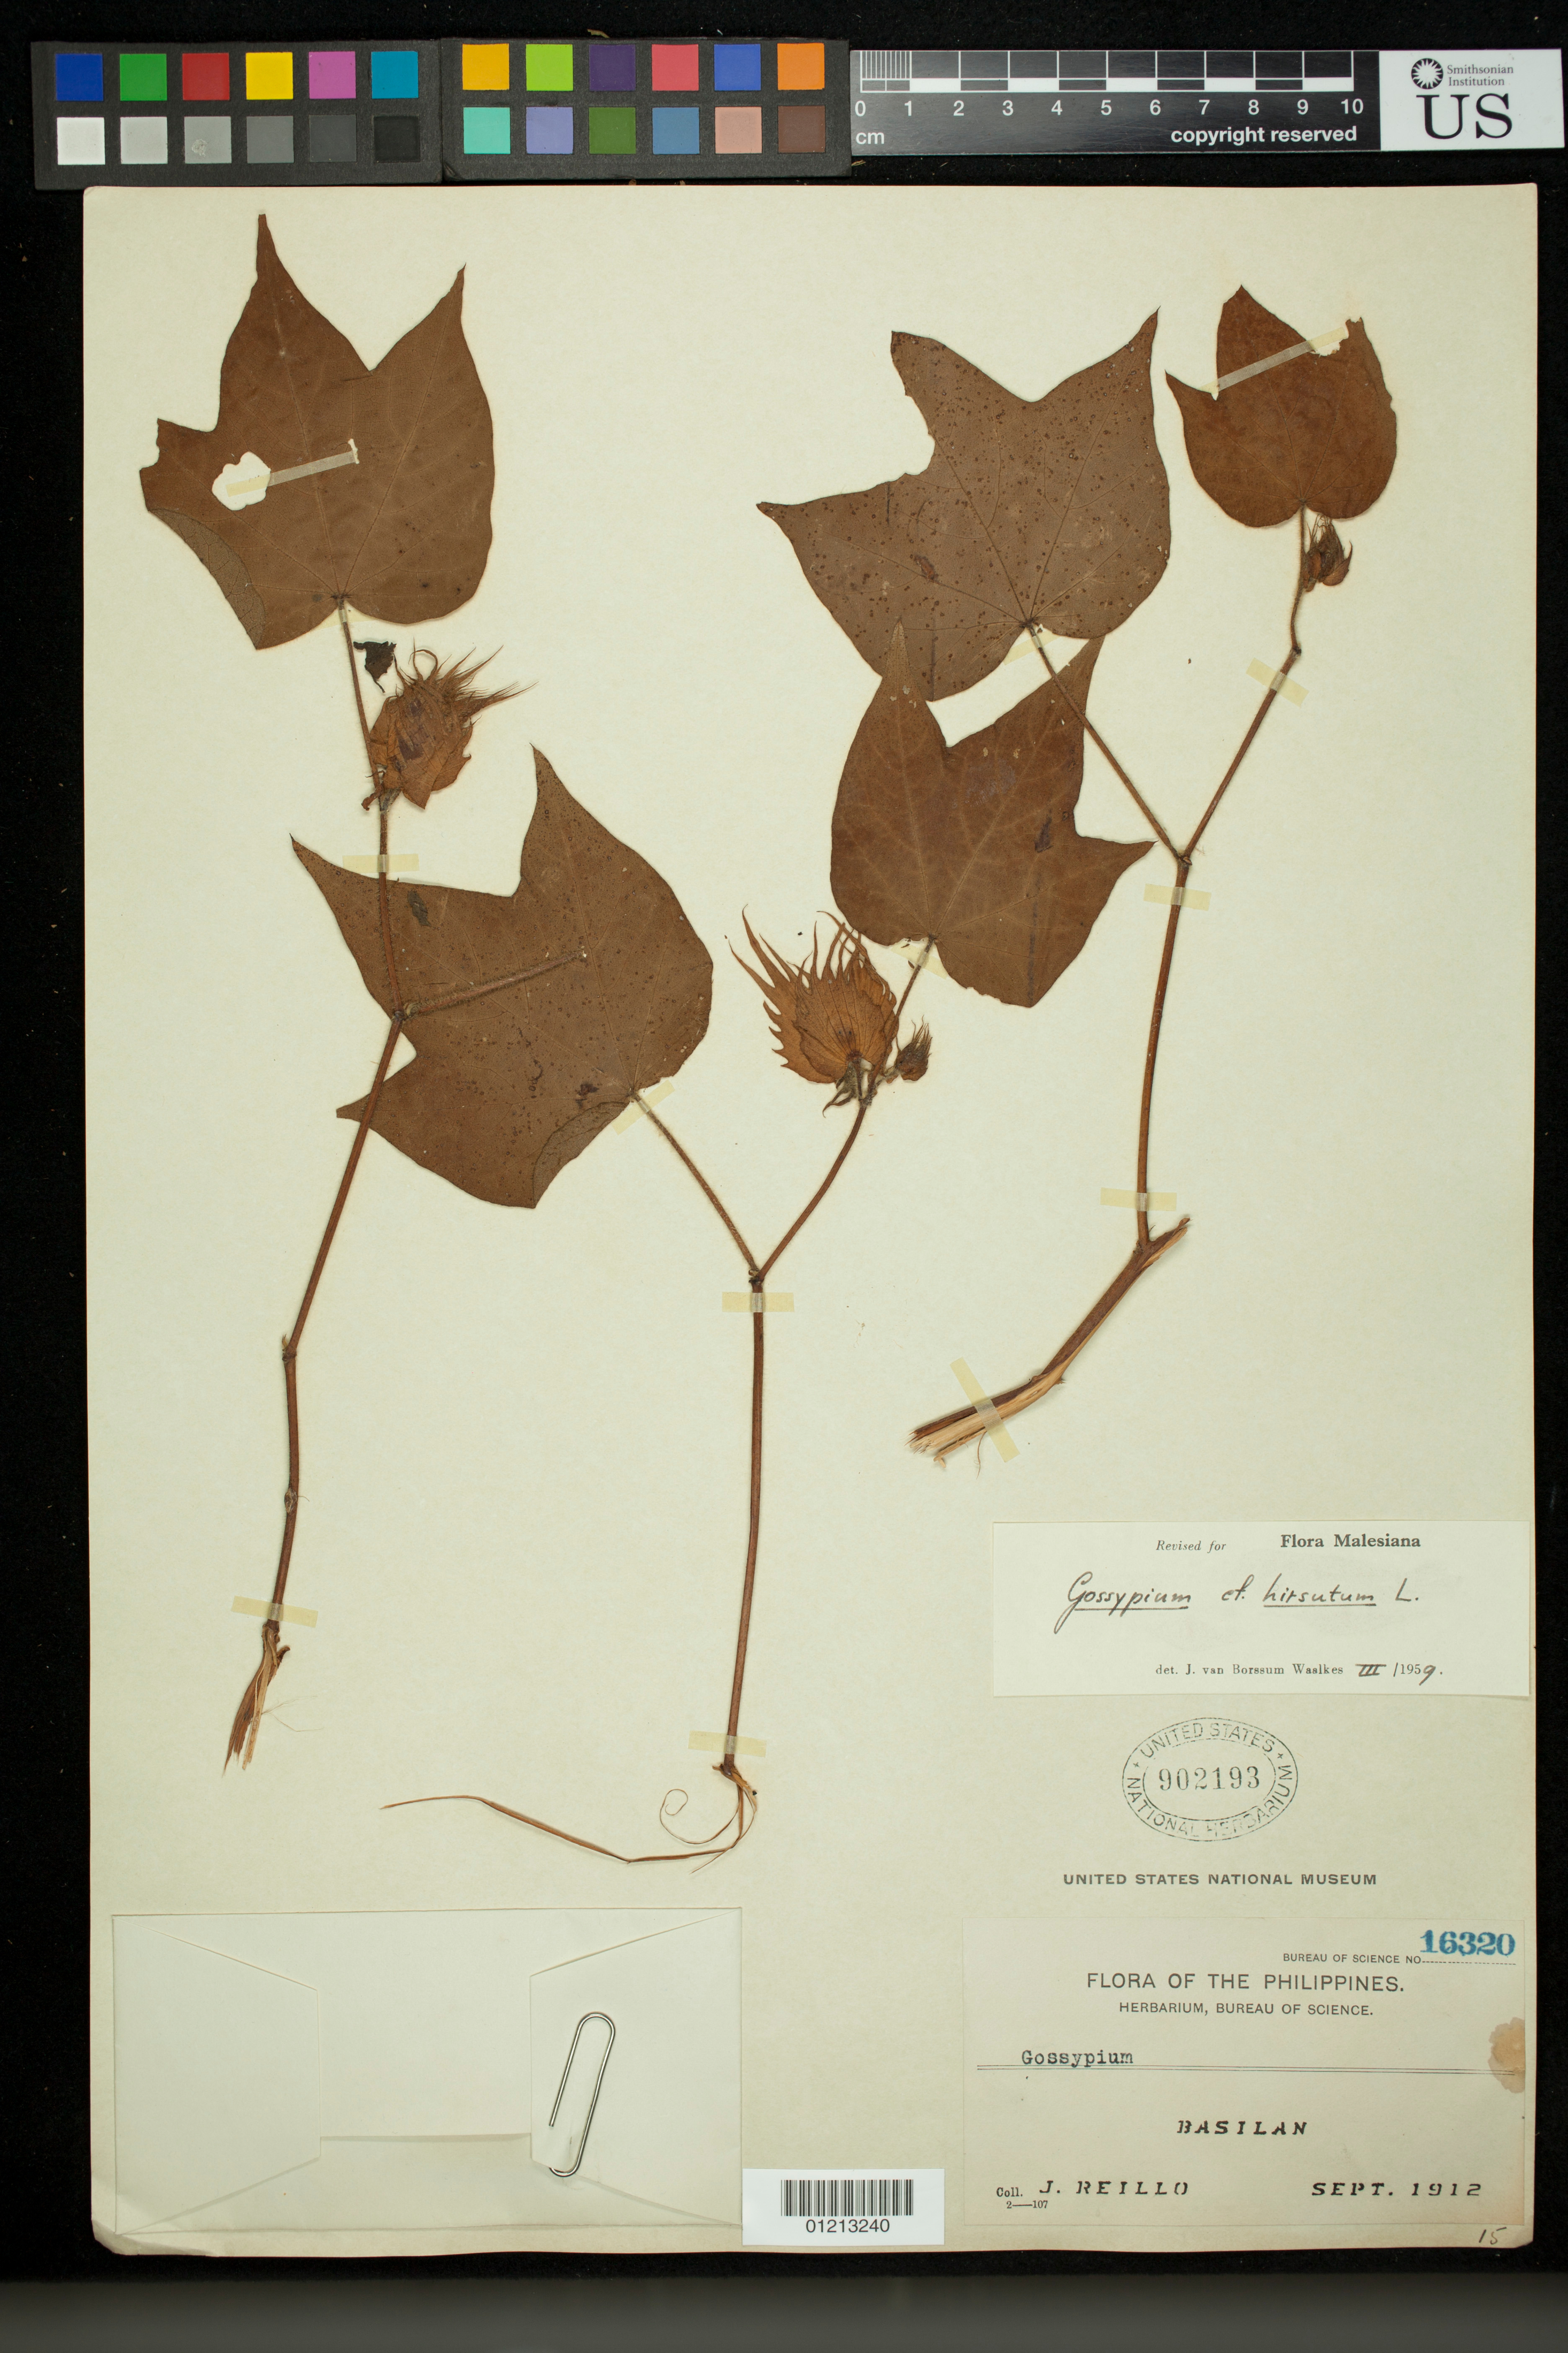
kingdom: Plantae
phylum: Tracheophyta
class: Magnoliopsida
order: Malvales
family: Malvaceae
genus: Gossypium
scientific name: Gossypium hirsutum var. taitense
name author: (Parl.) Roberty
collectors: J. Reillo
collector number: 16320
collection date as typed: Sep 1912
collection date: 1912-09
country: Philippines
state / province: Muslim Mindanao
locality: Basilan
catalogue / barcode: US 902193